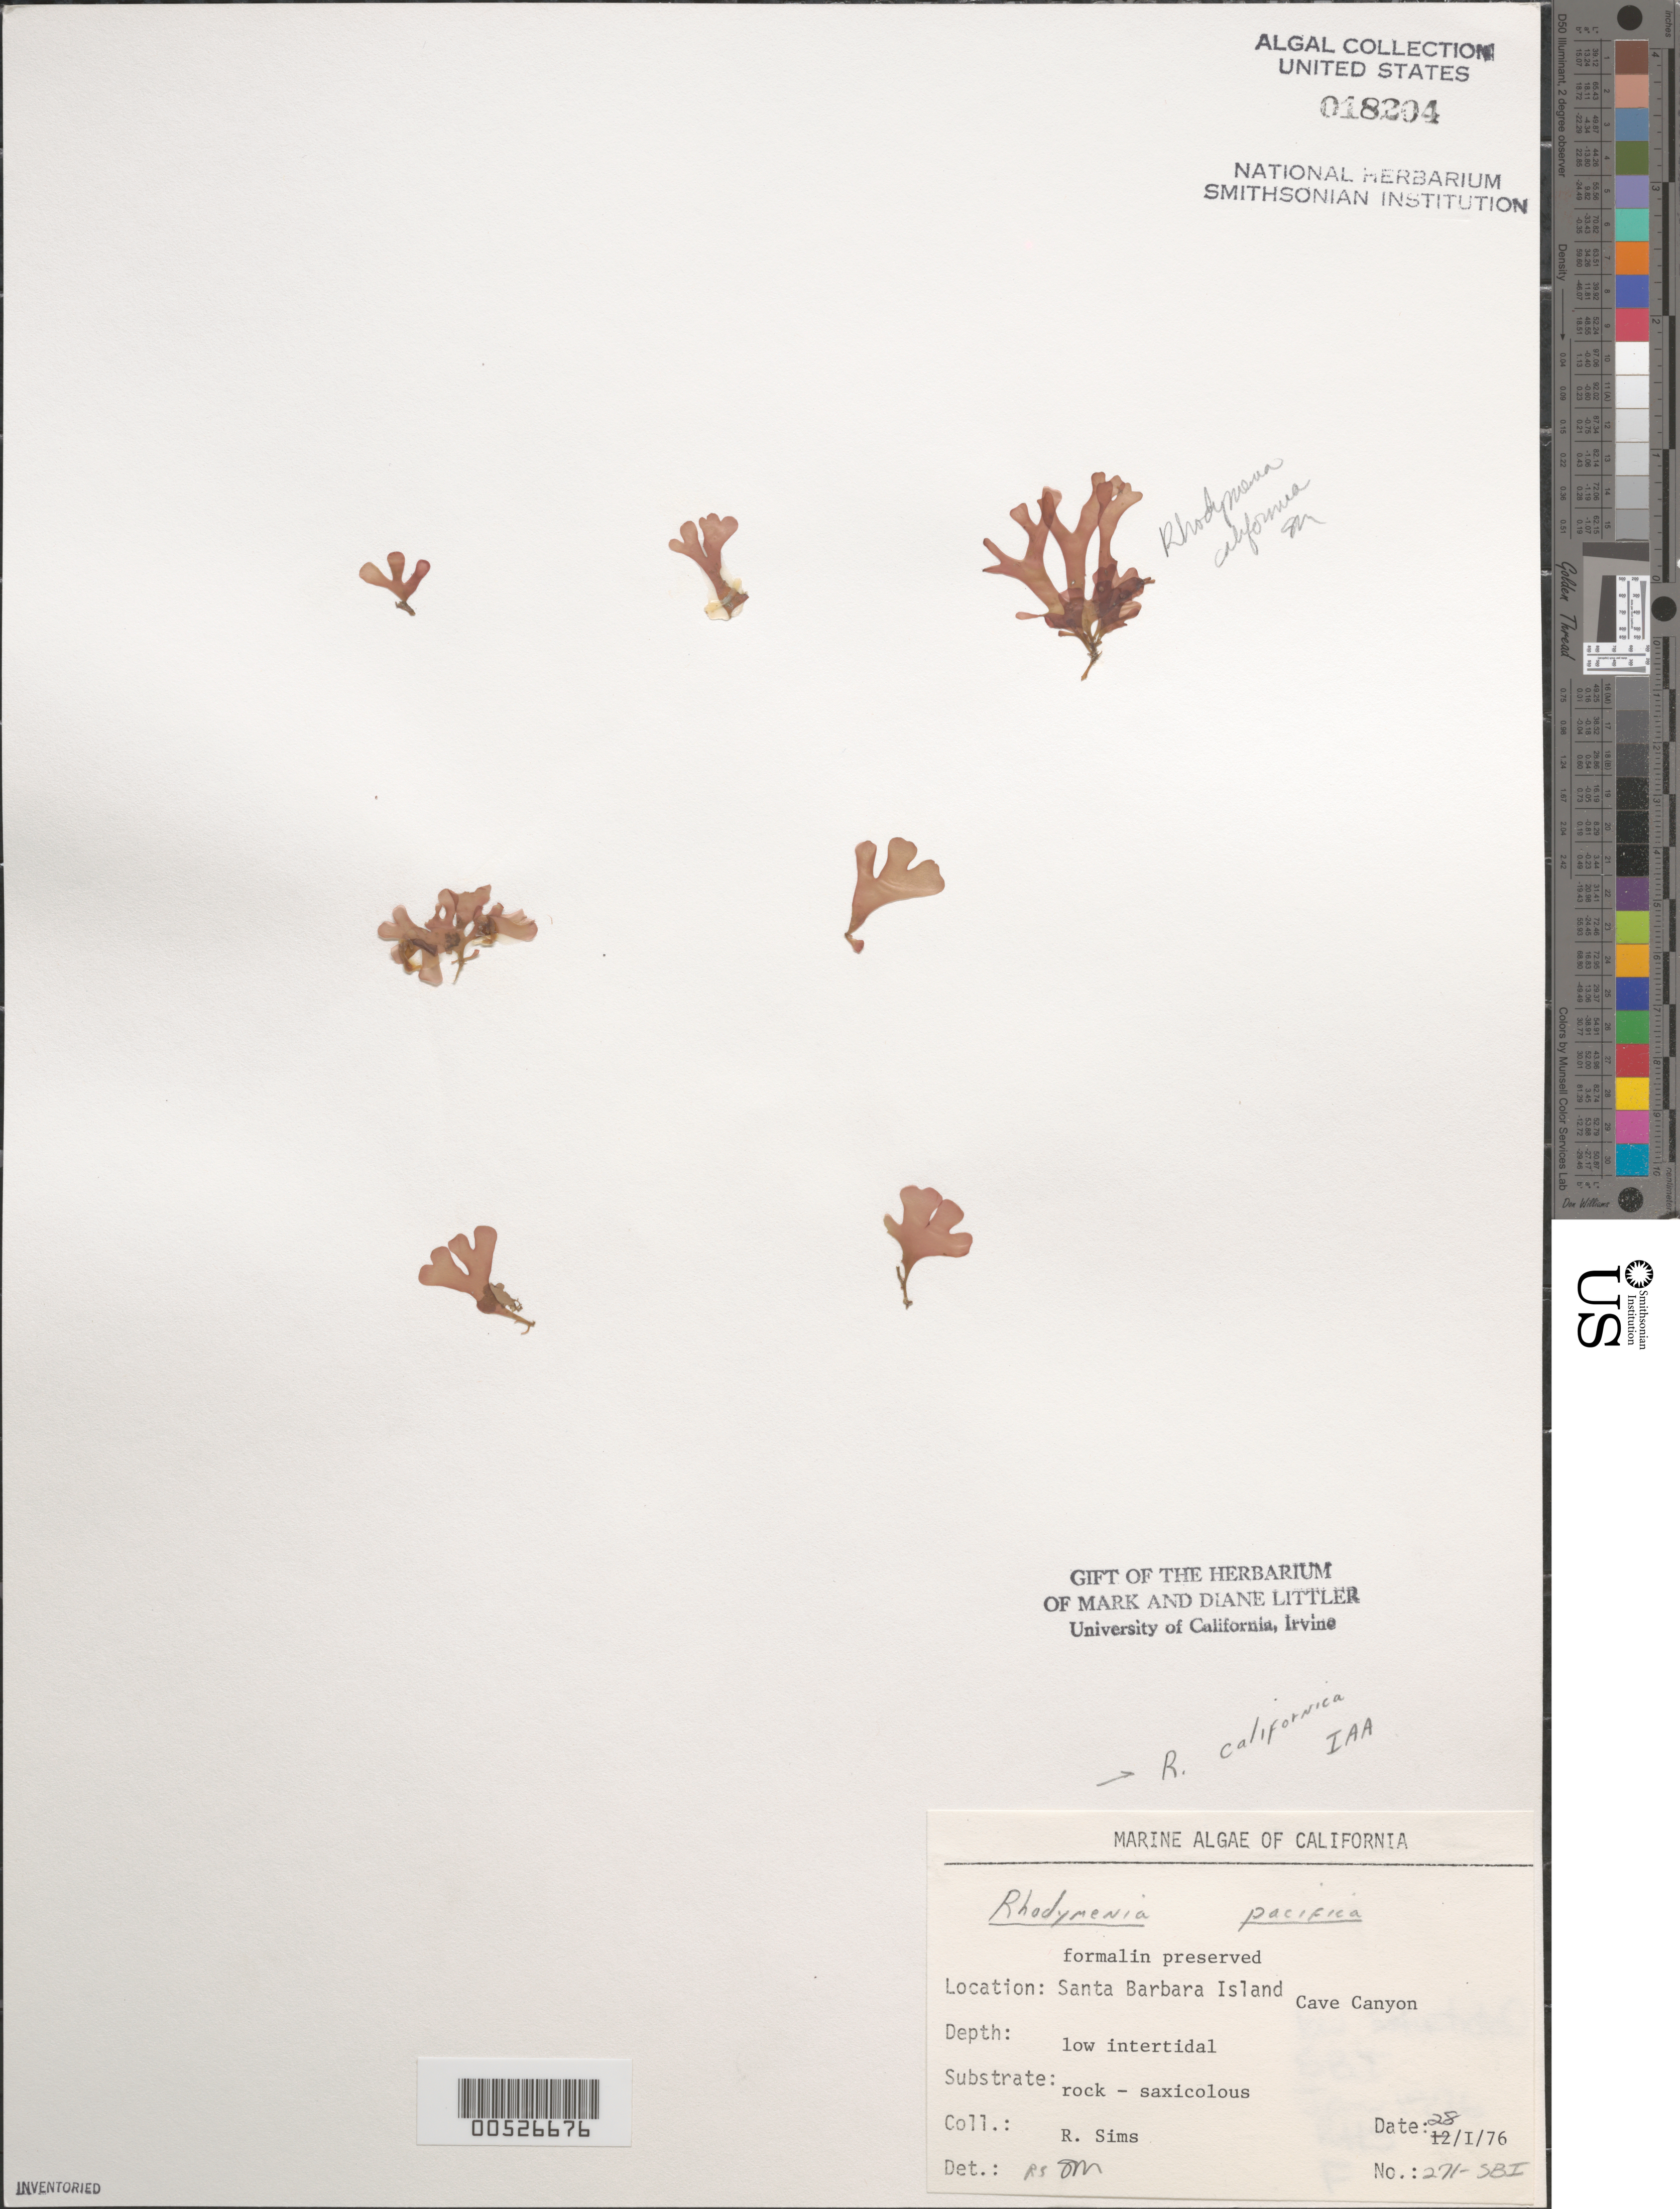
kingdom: Plantae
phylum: Rhodophyta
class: Florideophyceae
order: Rhodymeniales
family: Rhodymeniaceae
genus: Rhodymenia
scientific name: Rhodymenia californica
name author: Kylin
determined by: Abbott, Isabella A.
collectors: R. H. Sims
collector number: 271-sbi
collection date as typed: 28 Jan 1976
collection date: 1976-01-28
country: United States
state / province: California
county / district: Santa Barbara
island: Santa Barbara Island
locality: Cave Canyon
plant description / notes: BLM-SOCALBIGHT Rocky Intertidal Survey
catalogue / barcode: US 18204